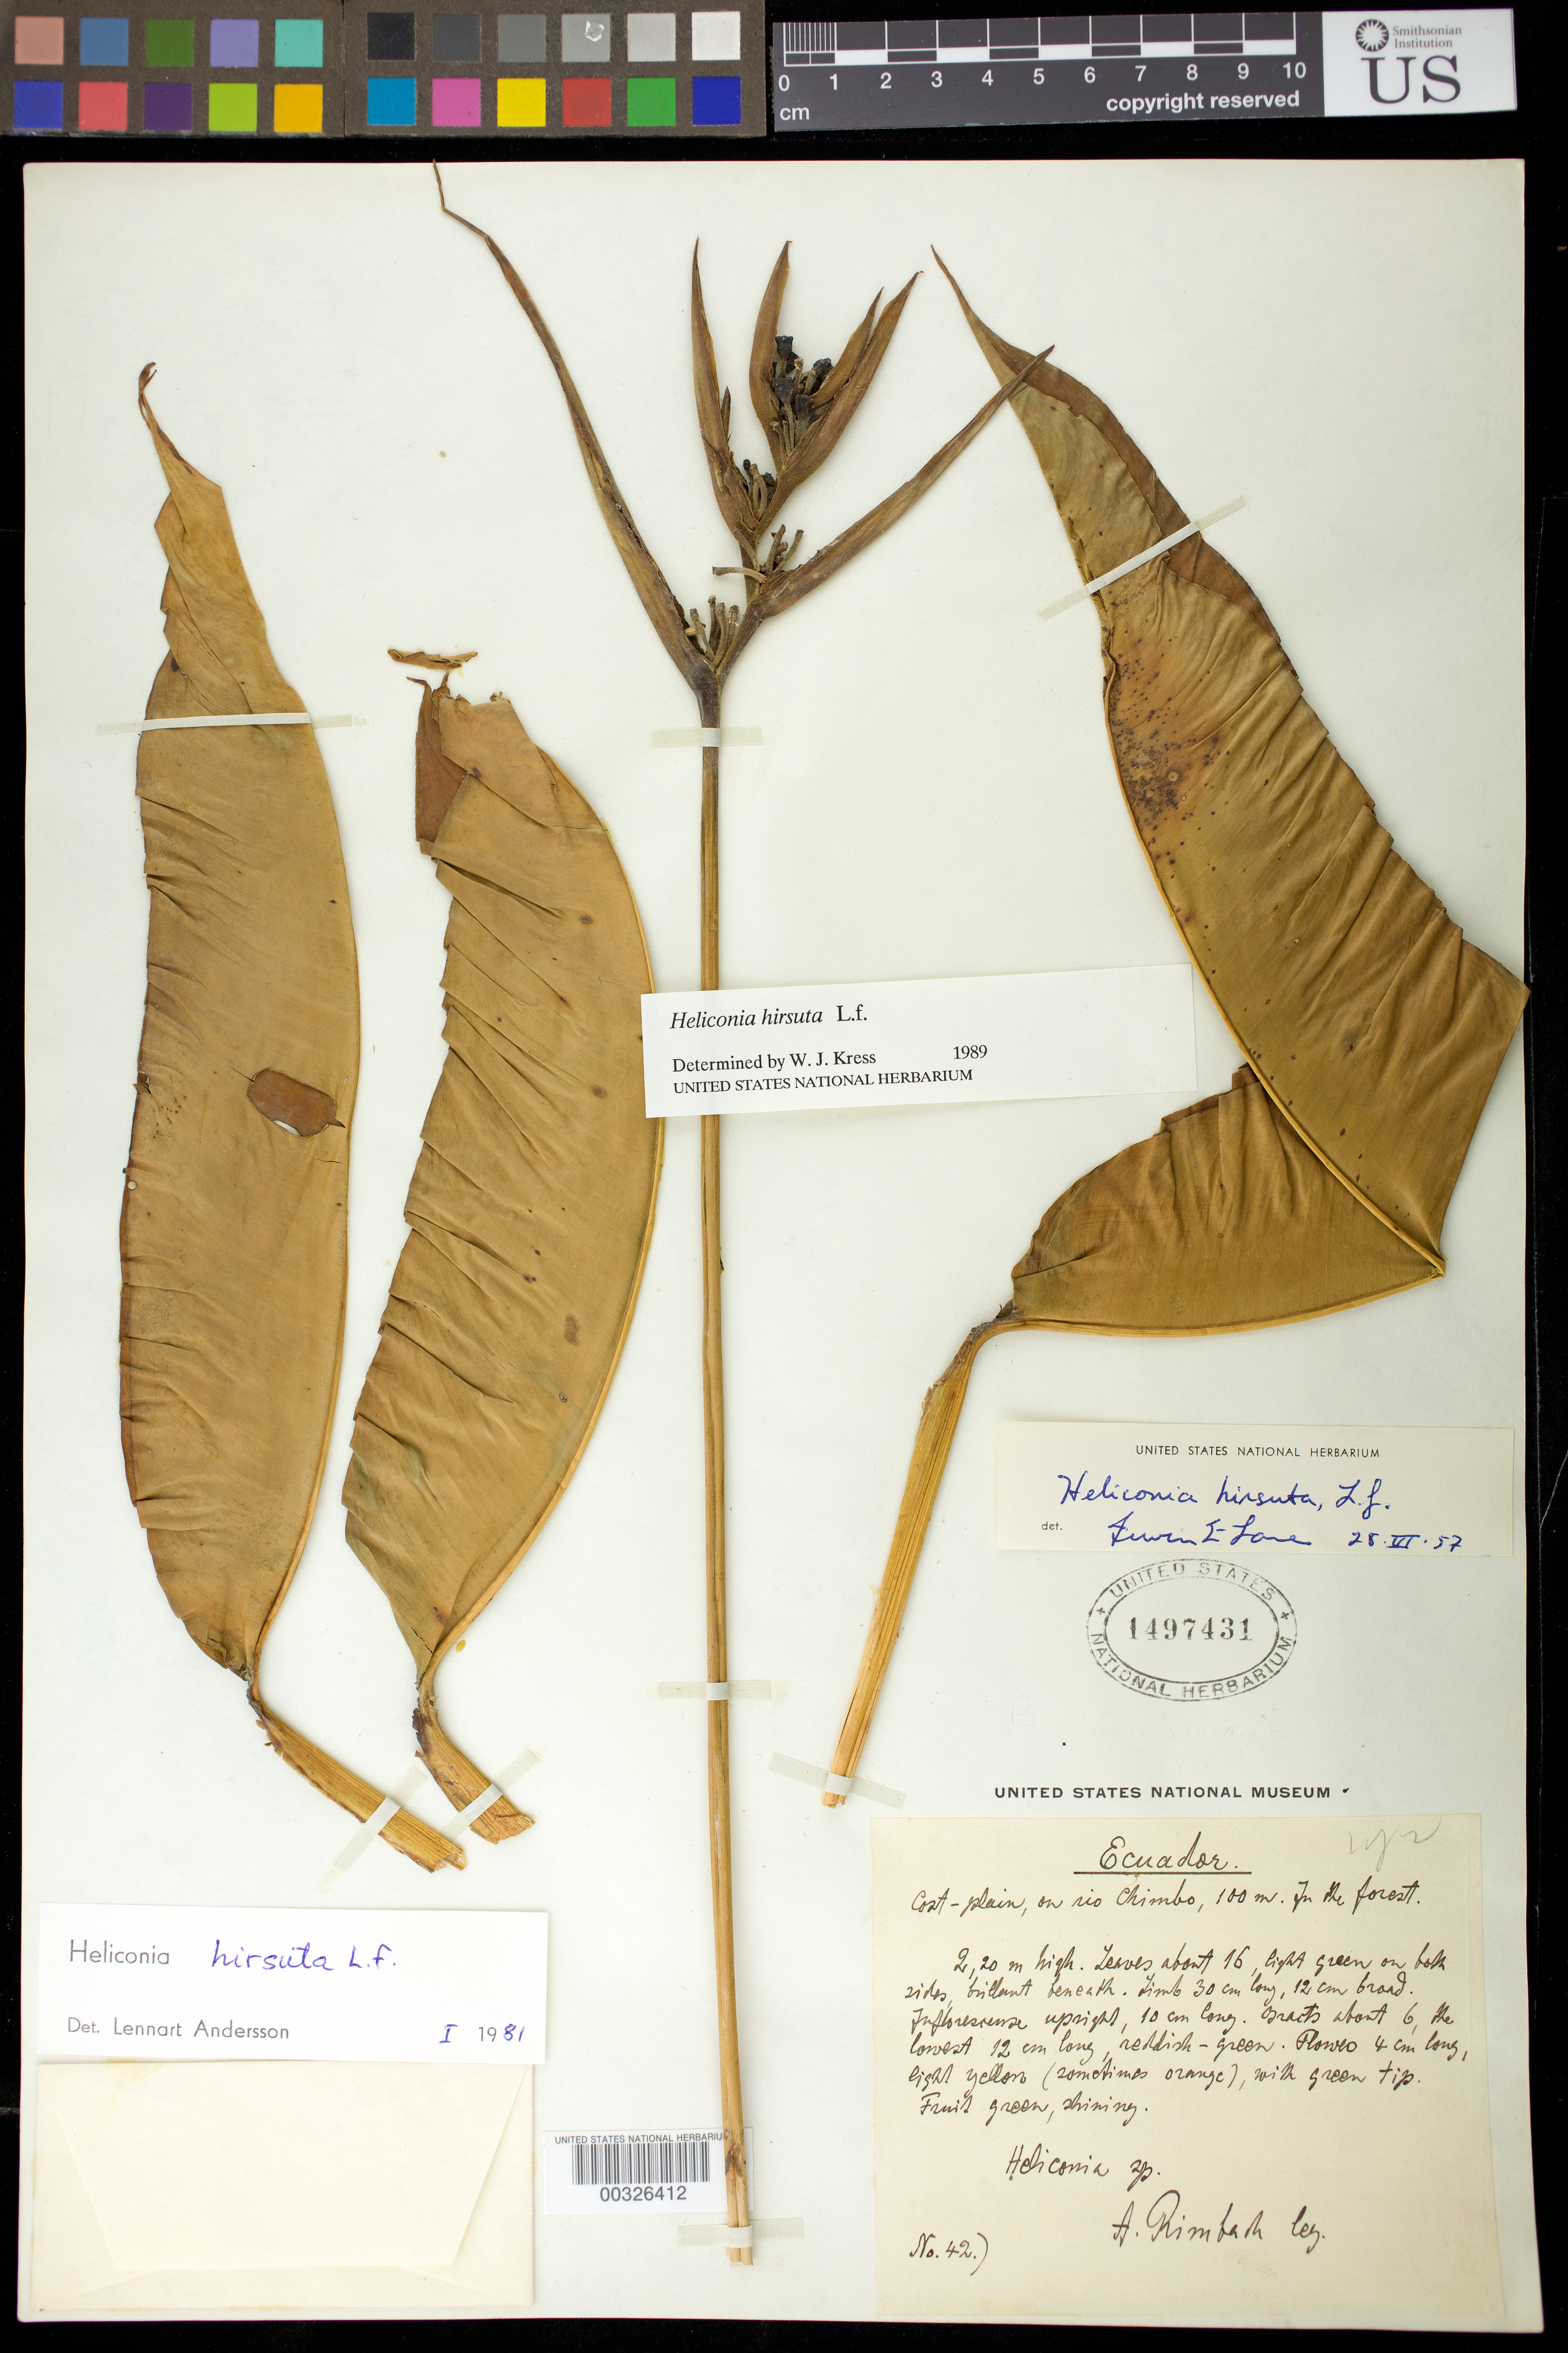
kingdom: Plantae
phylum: Tracheophyta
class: Liliopsida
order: Zingiberales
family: Heliconiaceae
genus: Heliconia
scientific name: Heliconia hirsuta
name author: L. f.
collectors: A. Rimbach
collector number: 42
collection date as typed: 1929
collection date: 1929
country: Ecuador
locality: Coast-plain, on Rio Chimbo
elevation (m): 100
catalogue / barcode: US 1497431